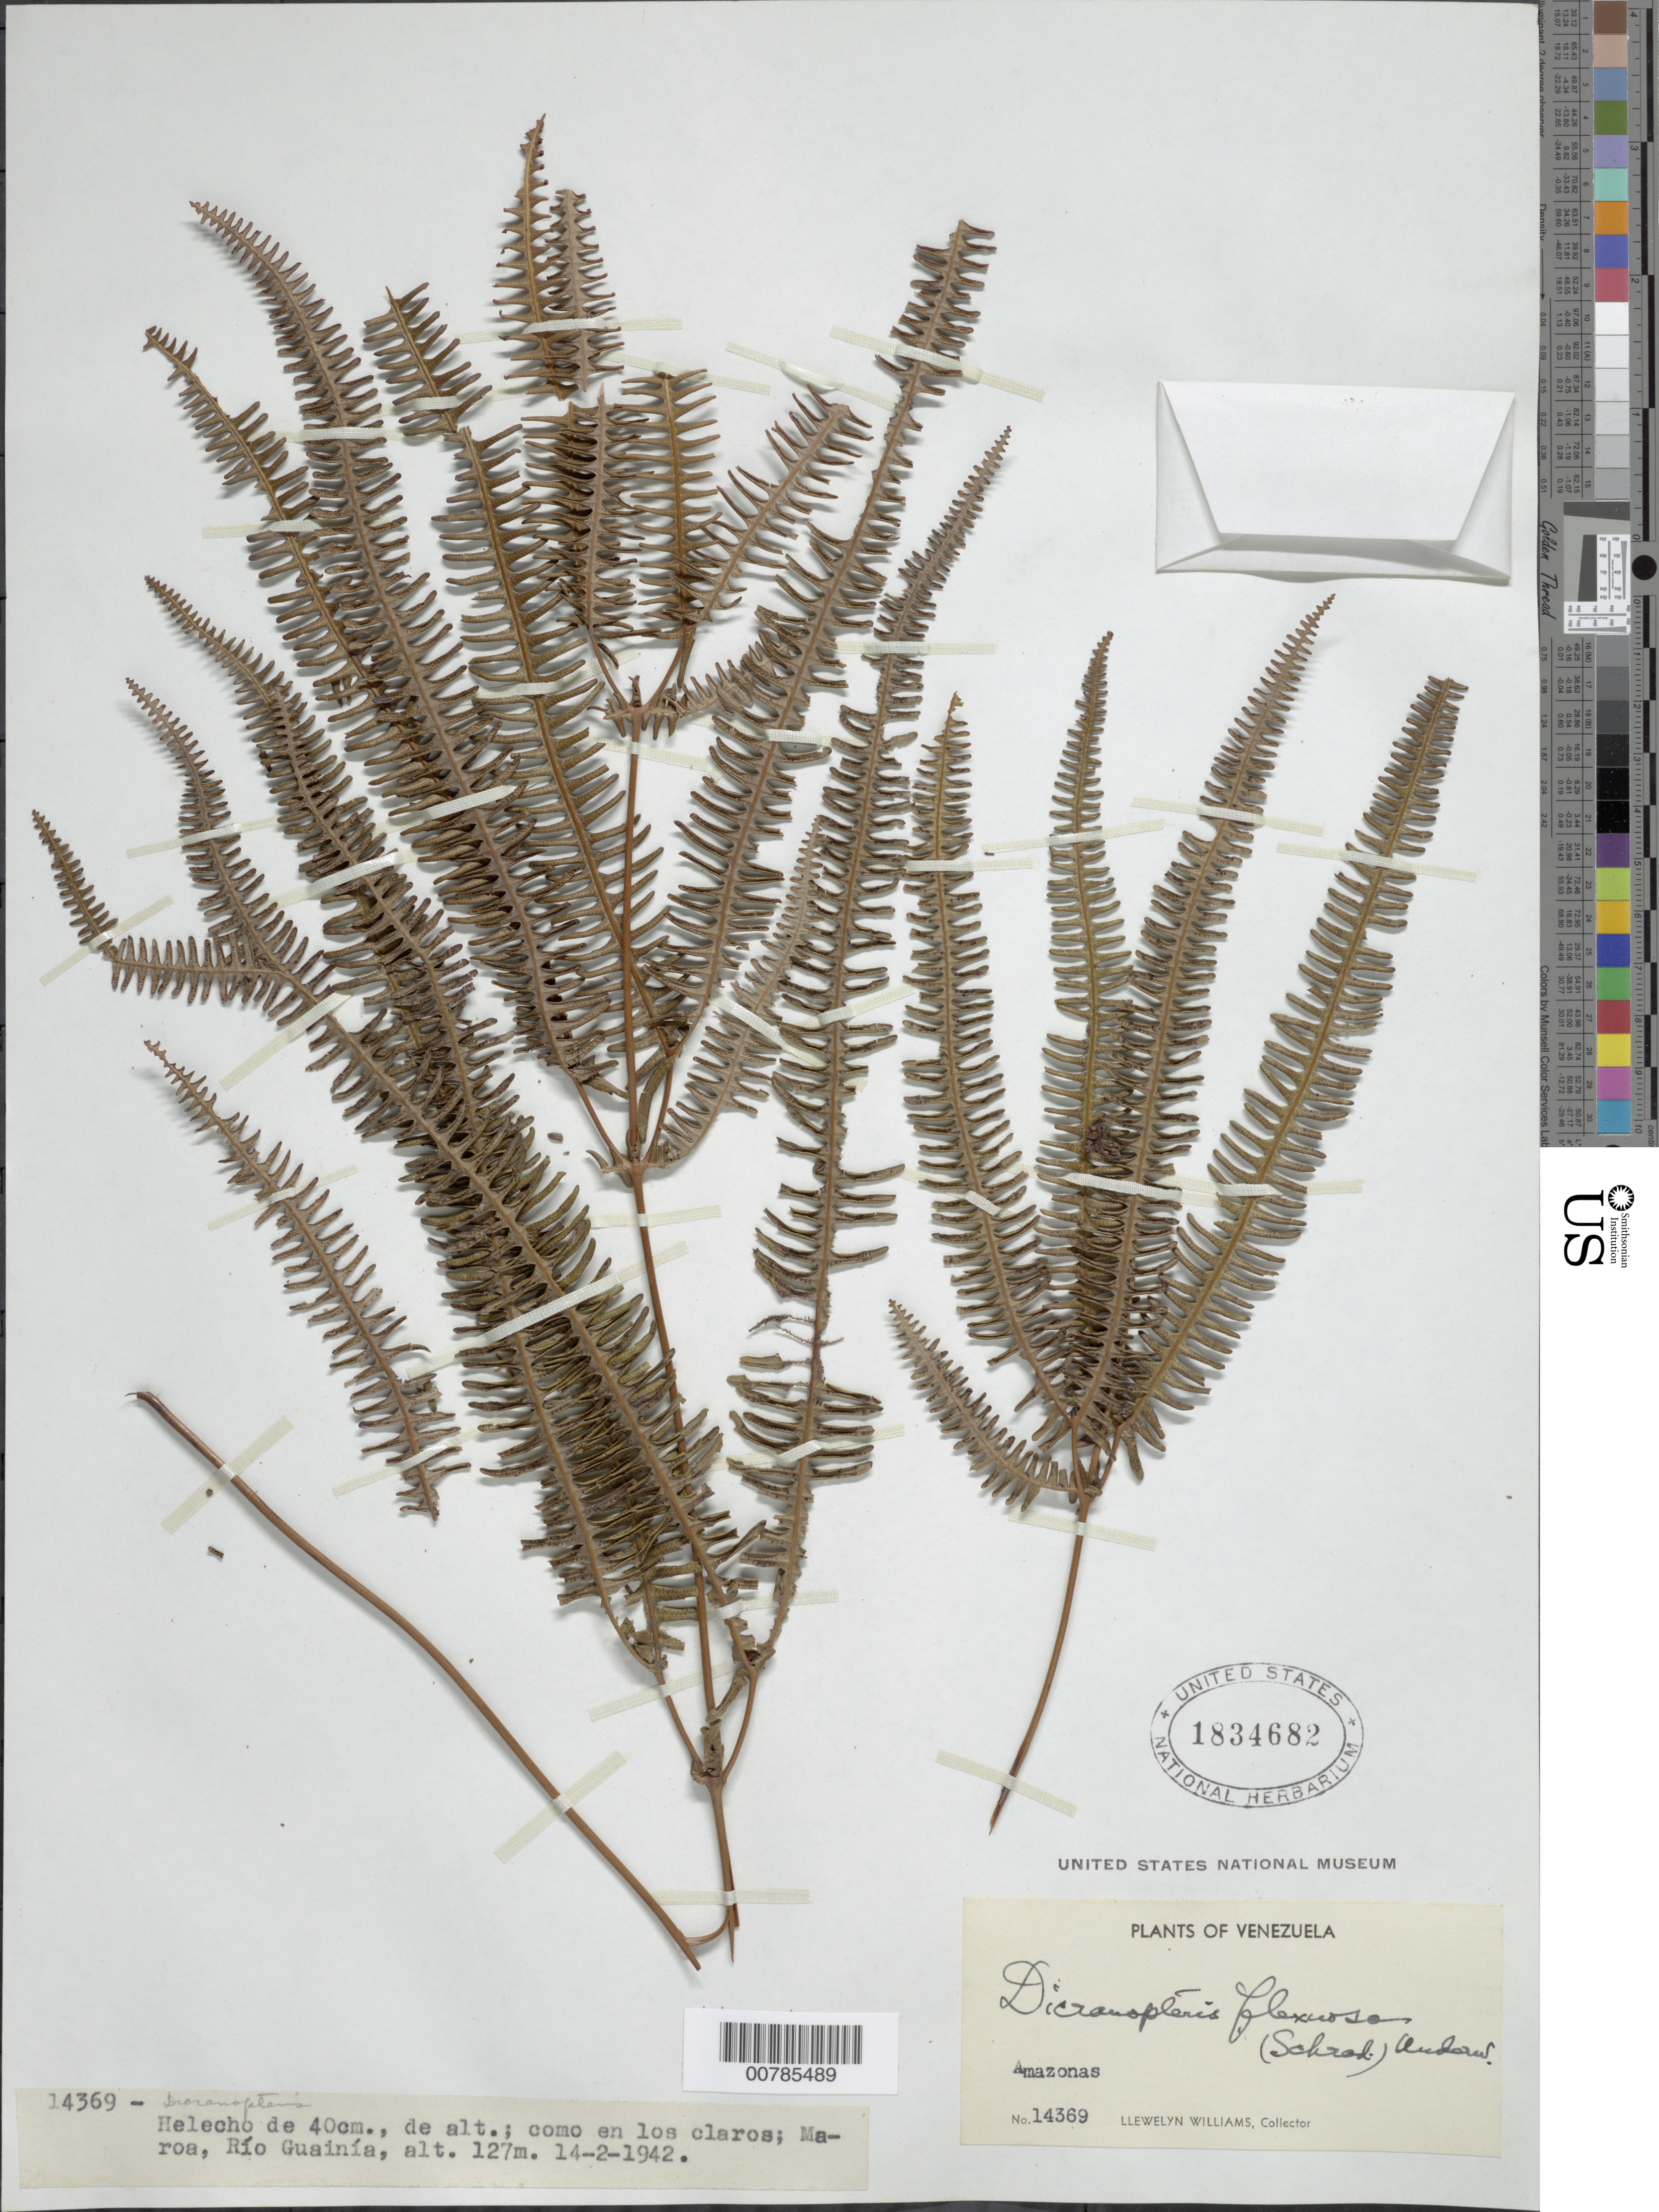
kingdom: Plantae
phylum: Tracheophyta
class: Polypodiopsida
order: Gleicheniales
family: Gleicheniaceae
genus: Dicranopteris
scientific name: Dicranopteris flexuosa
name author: (Schrad.) Underw.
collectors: Ll. Williams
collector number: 14369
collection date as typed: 14-Feb-42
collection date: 1942-02-14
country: Venezuela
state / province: Amazonas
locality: Maroa, Río Guainía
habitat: En los claros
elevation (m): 127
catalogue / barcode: US 1834682